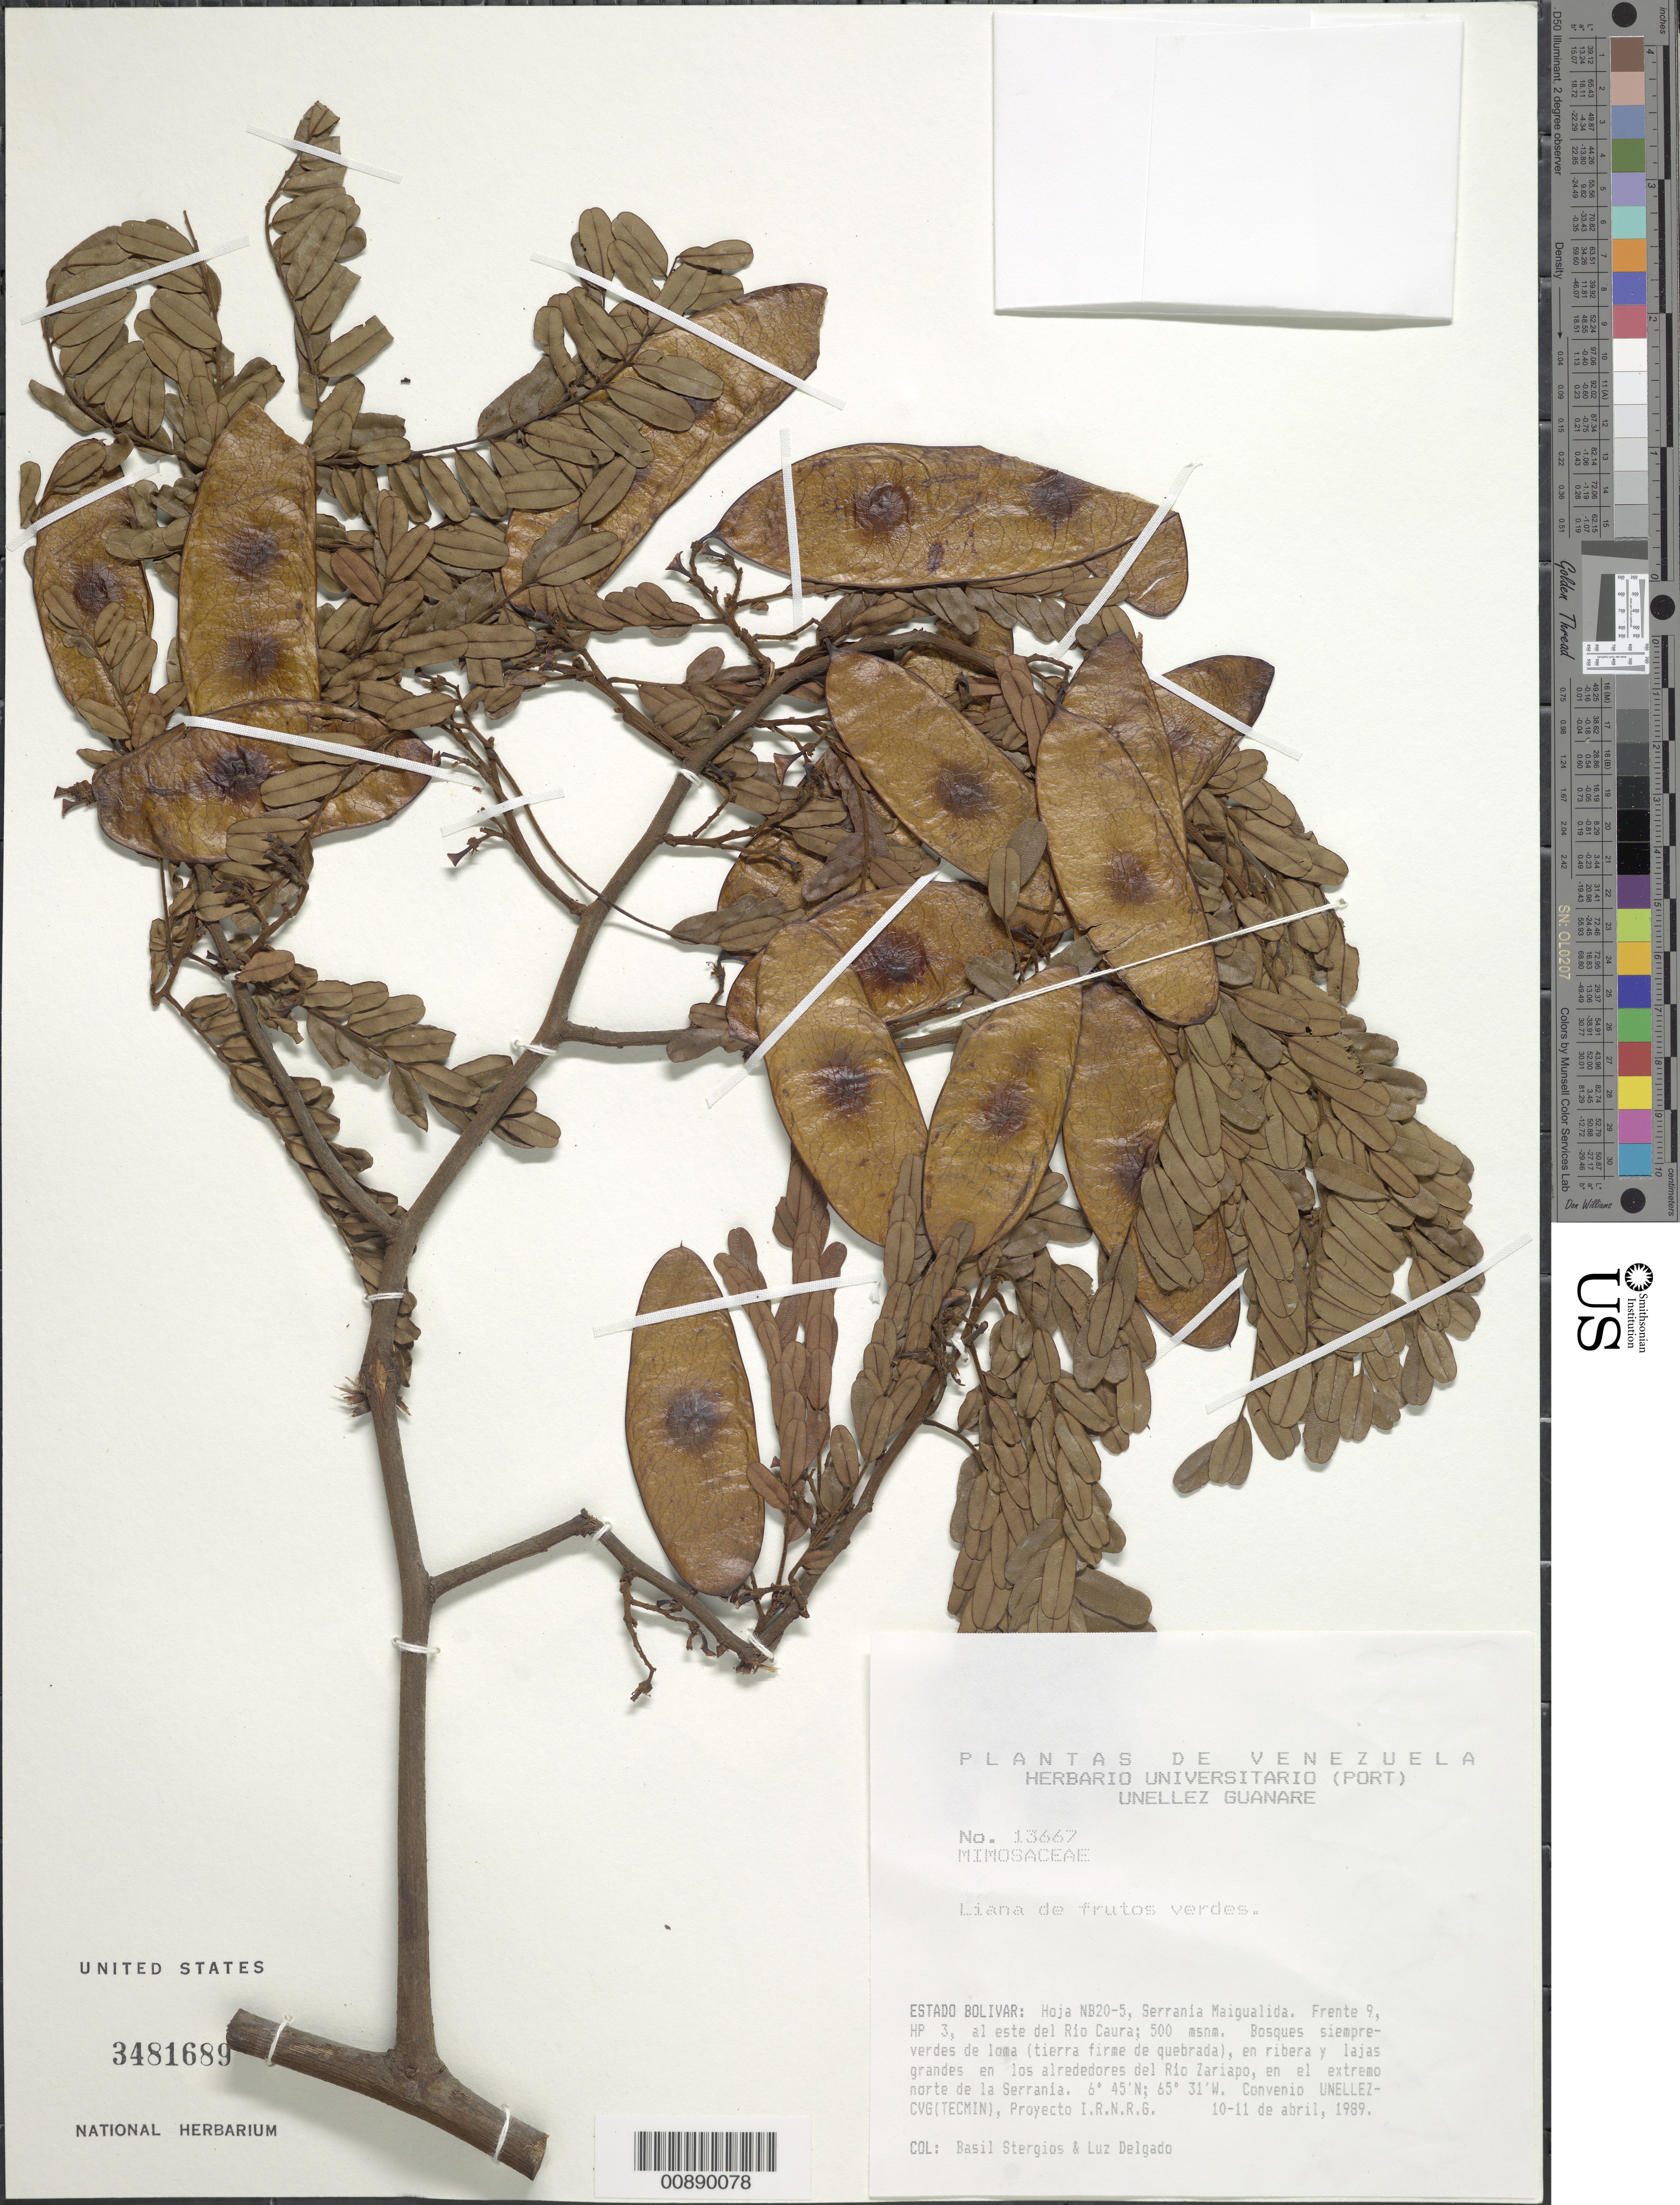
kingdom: Plantae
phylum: Tracheophyta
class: Magnoliopsida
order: Fabales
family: Fabaceae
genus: Dalbergia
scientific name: Dalbergia foliolosa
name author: Benth.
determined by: Mansano, V. F.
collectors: B. G. Stergios & L. Delgado V.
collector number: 13667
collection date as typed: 10-Apr-89 to 11-Apr-89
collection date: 1989-04-10/1989-04-11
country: Venezuela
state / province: Bolívar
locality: Serrania Maigualida, E del río Caura, alrededores del río Zariapo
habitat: Bosques siempre-verdes de loma (tierra firme de quebrada), en ribera y lajas grandes en los alrededores del río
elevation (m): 500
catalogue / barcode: US 3481689